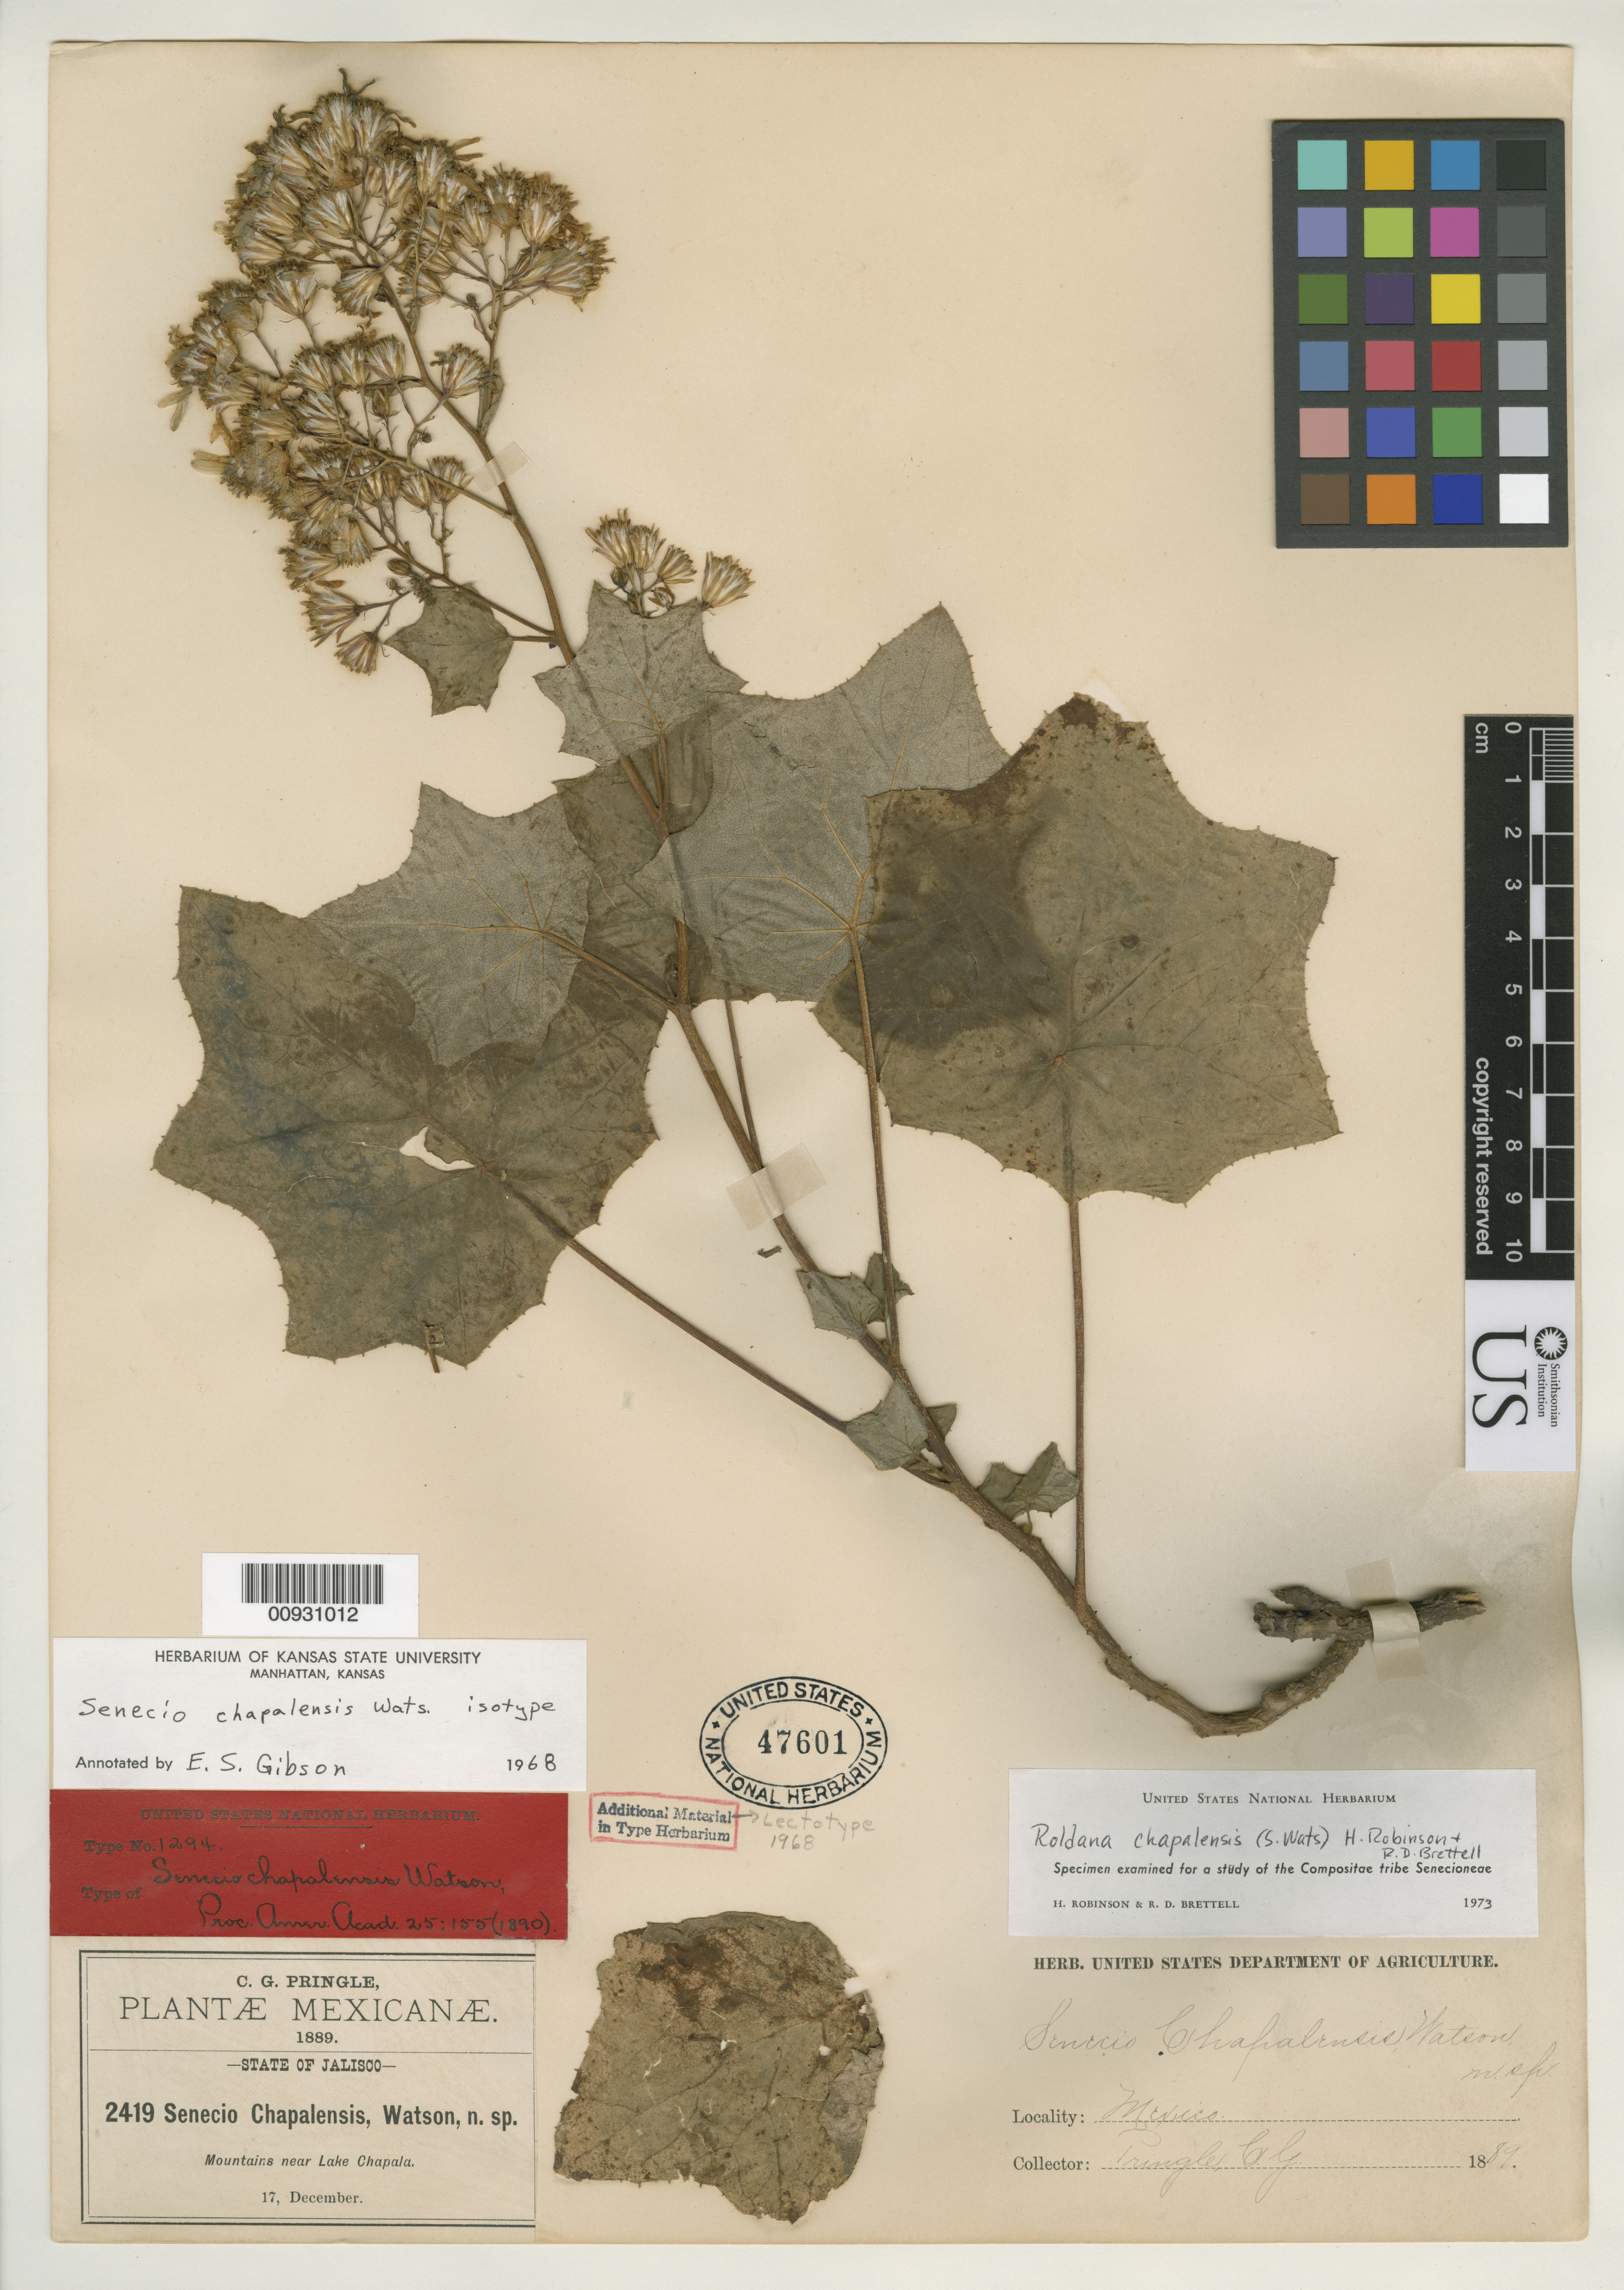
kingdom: Plantae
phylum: Tracheophyta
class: Magnoliopsida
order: Asterales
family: Asteraceae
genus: Senecio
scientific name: Senecio chapalensis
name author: S. Watson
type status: Isotype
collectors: C. G. Pringle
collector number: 2419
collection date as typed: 17 Dec 1889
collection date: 1889-12-17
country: Mexico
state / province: Jalisco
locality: Mountains near Lake Chapala.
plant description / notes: Protologue cites "December, 1888". HUH online records indicate a single sheet, recorded as "probable holotype", with collection date of Dec. 1889.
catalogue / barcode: US 47601